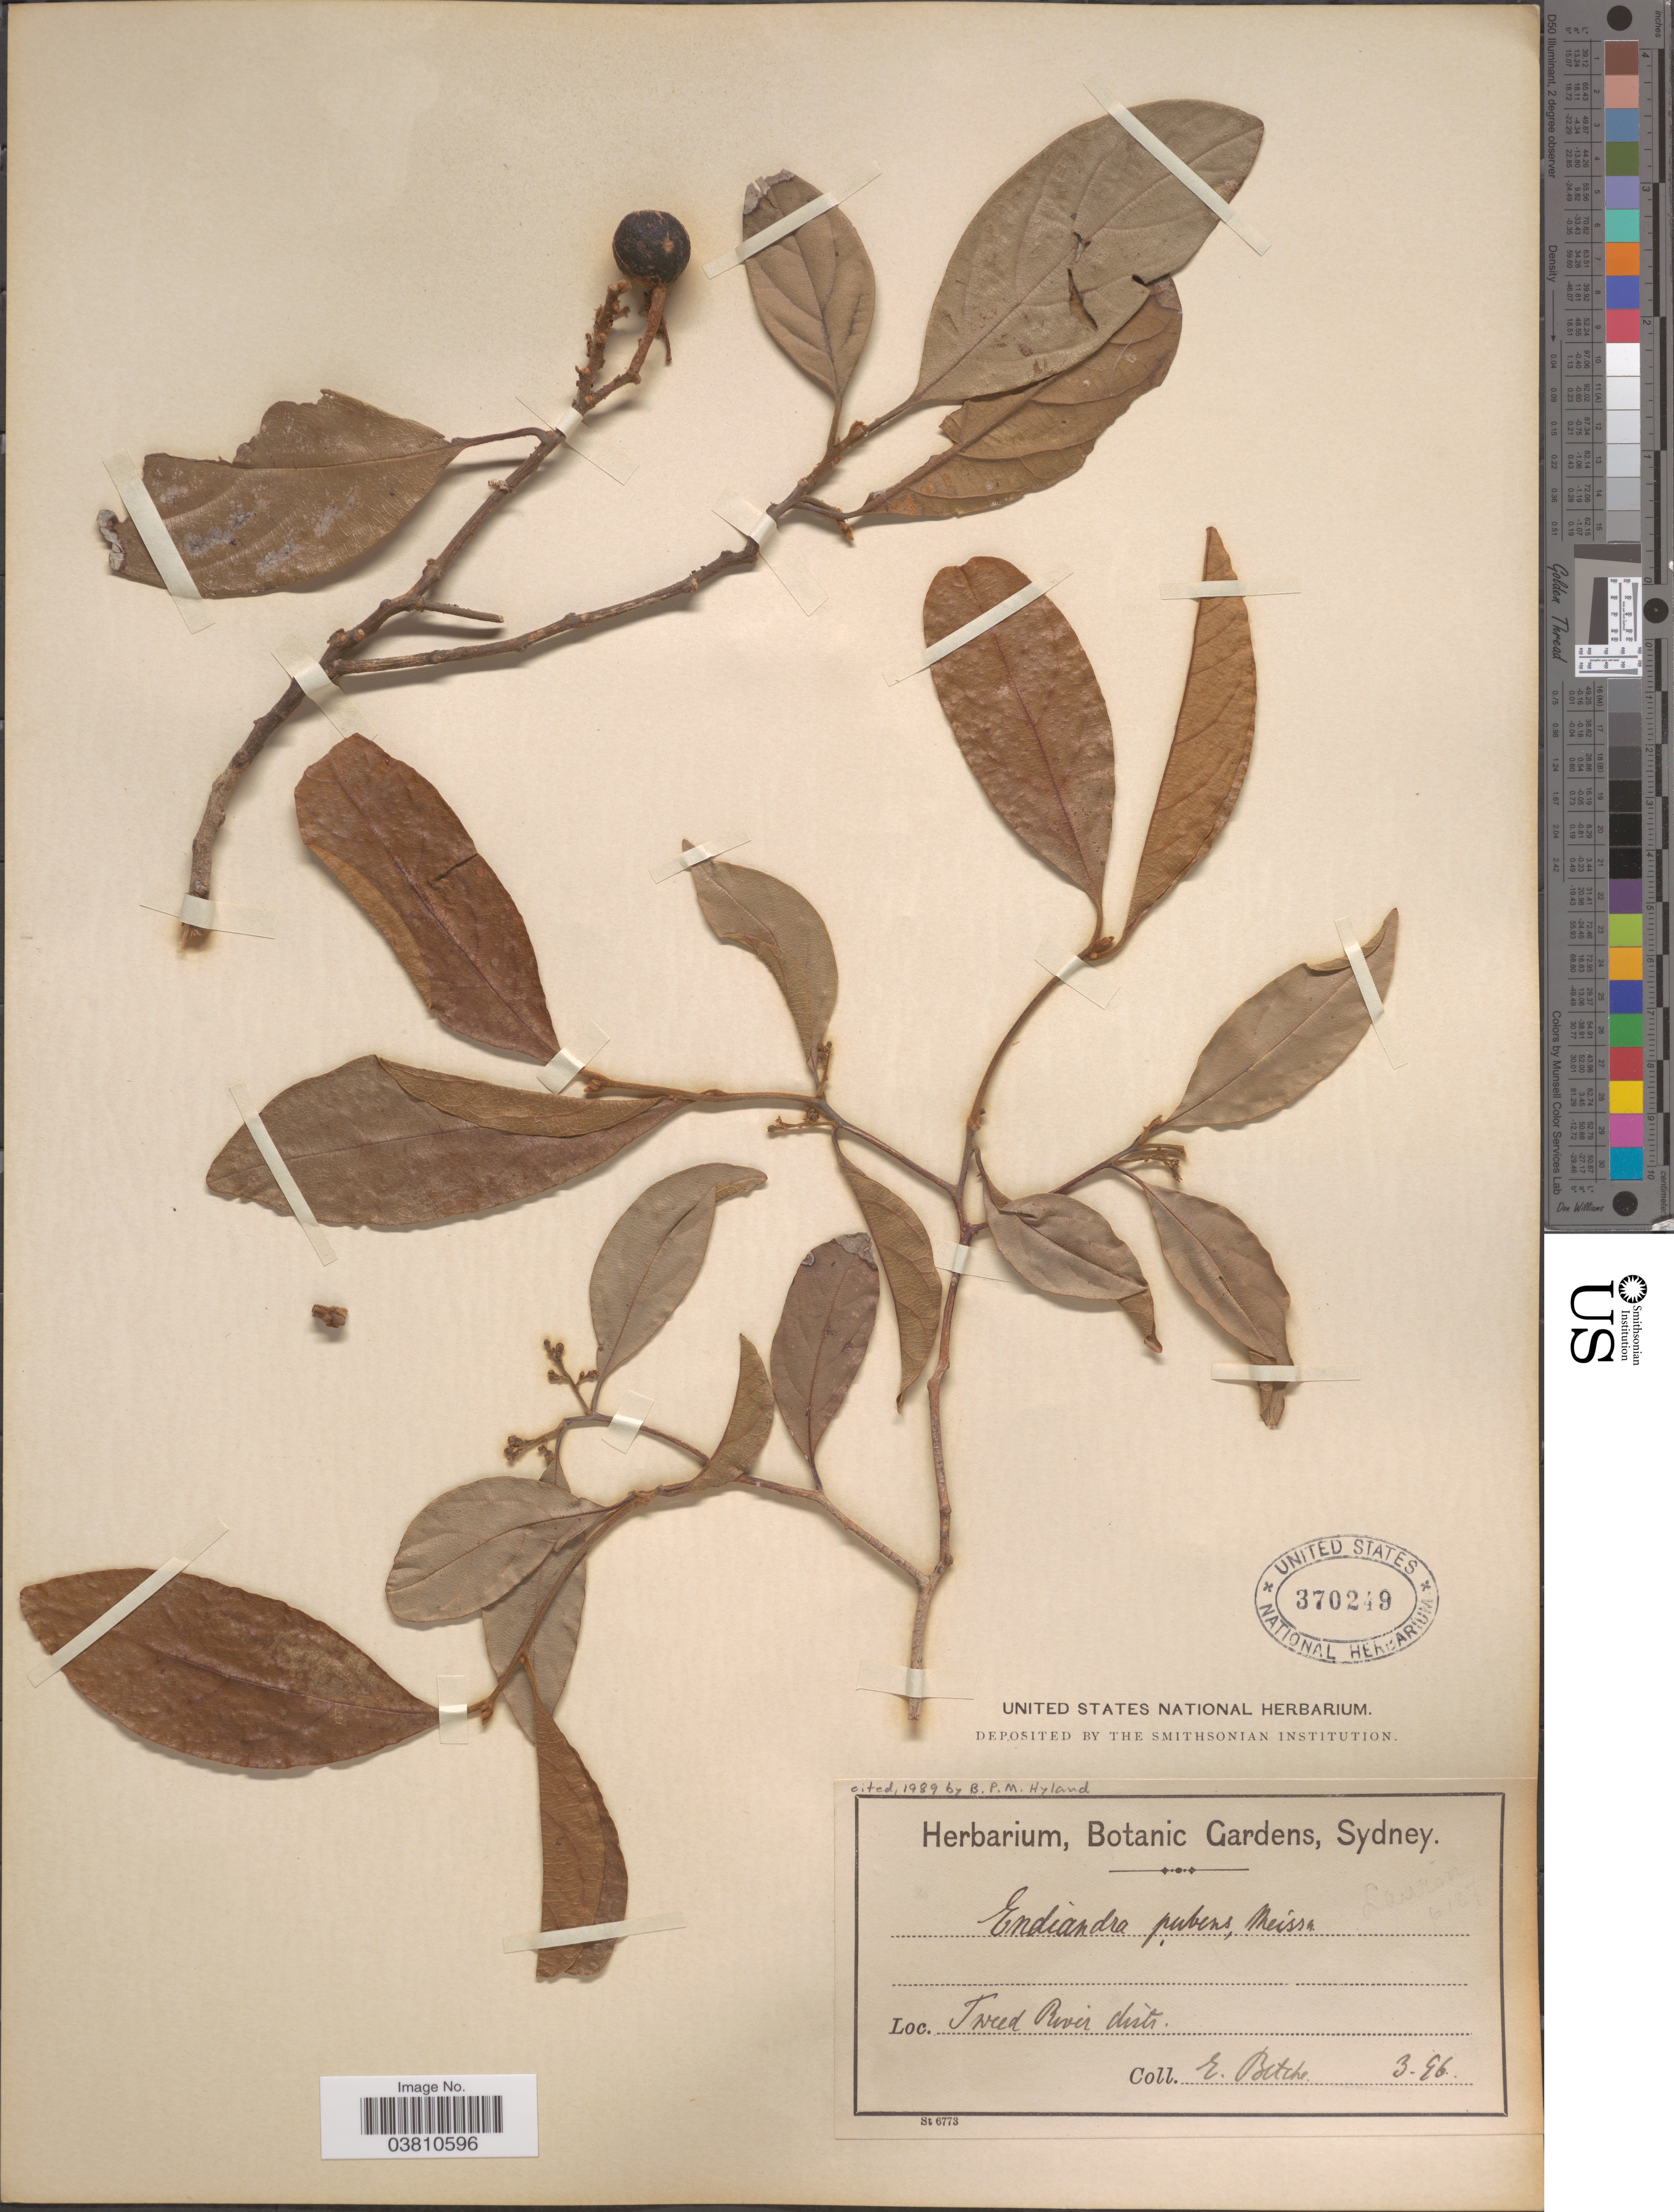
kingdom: Plantae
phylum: Tracheophyta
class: Magnoliopsida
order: Laurales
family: Lauraceae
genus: Endiandra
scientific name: Endiandra pubens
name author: Meisn.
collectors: E. Betche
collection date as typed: Transcribed d/m/y: /3/96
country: Australia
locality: Tweed River distr.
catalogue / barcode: US 370249